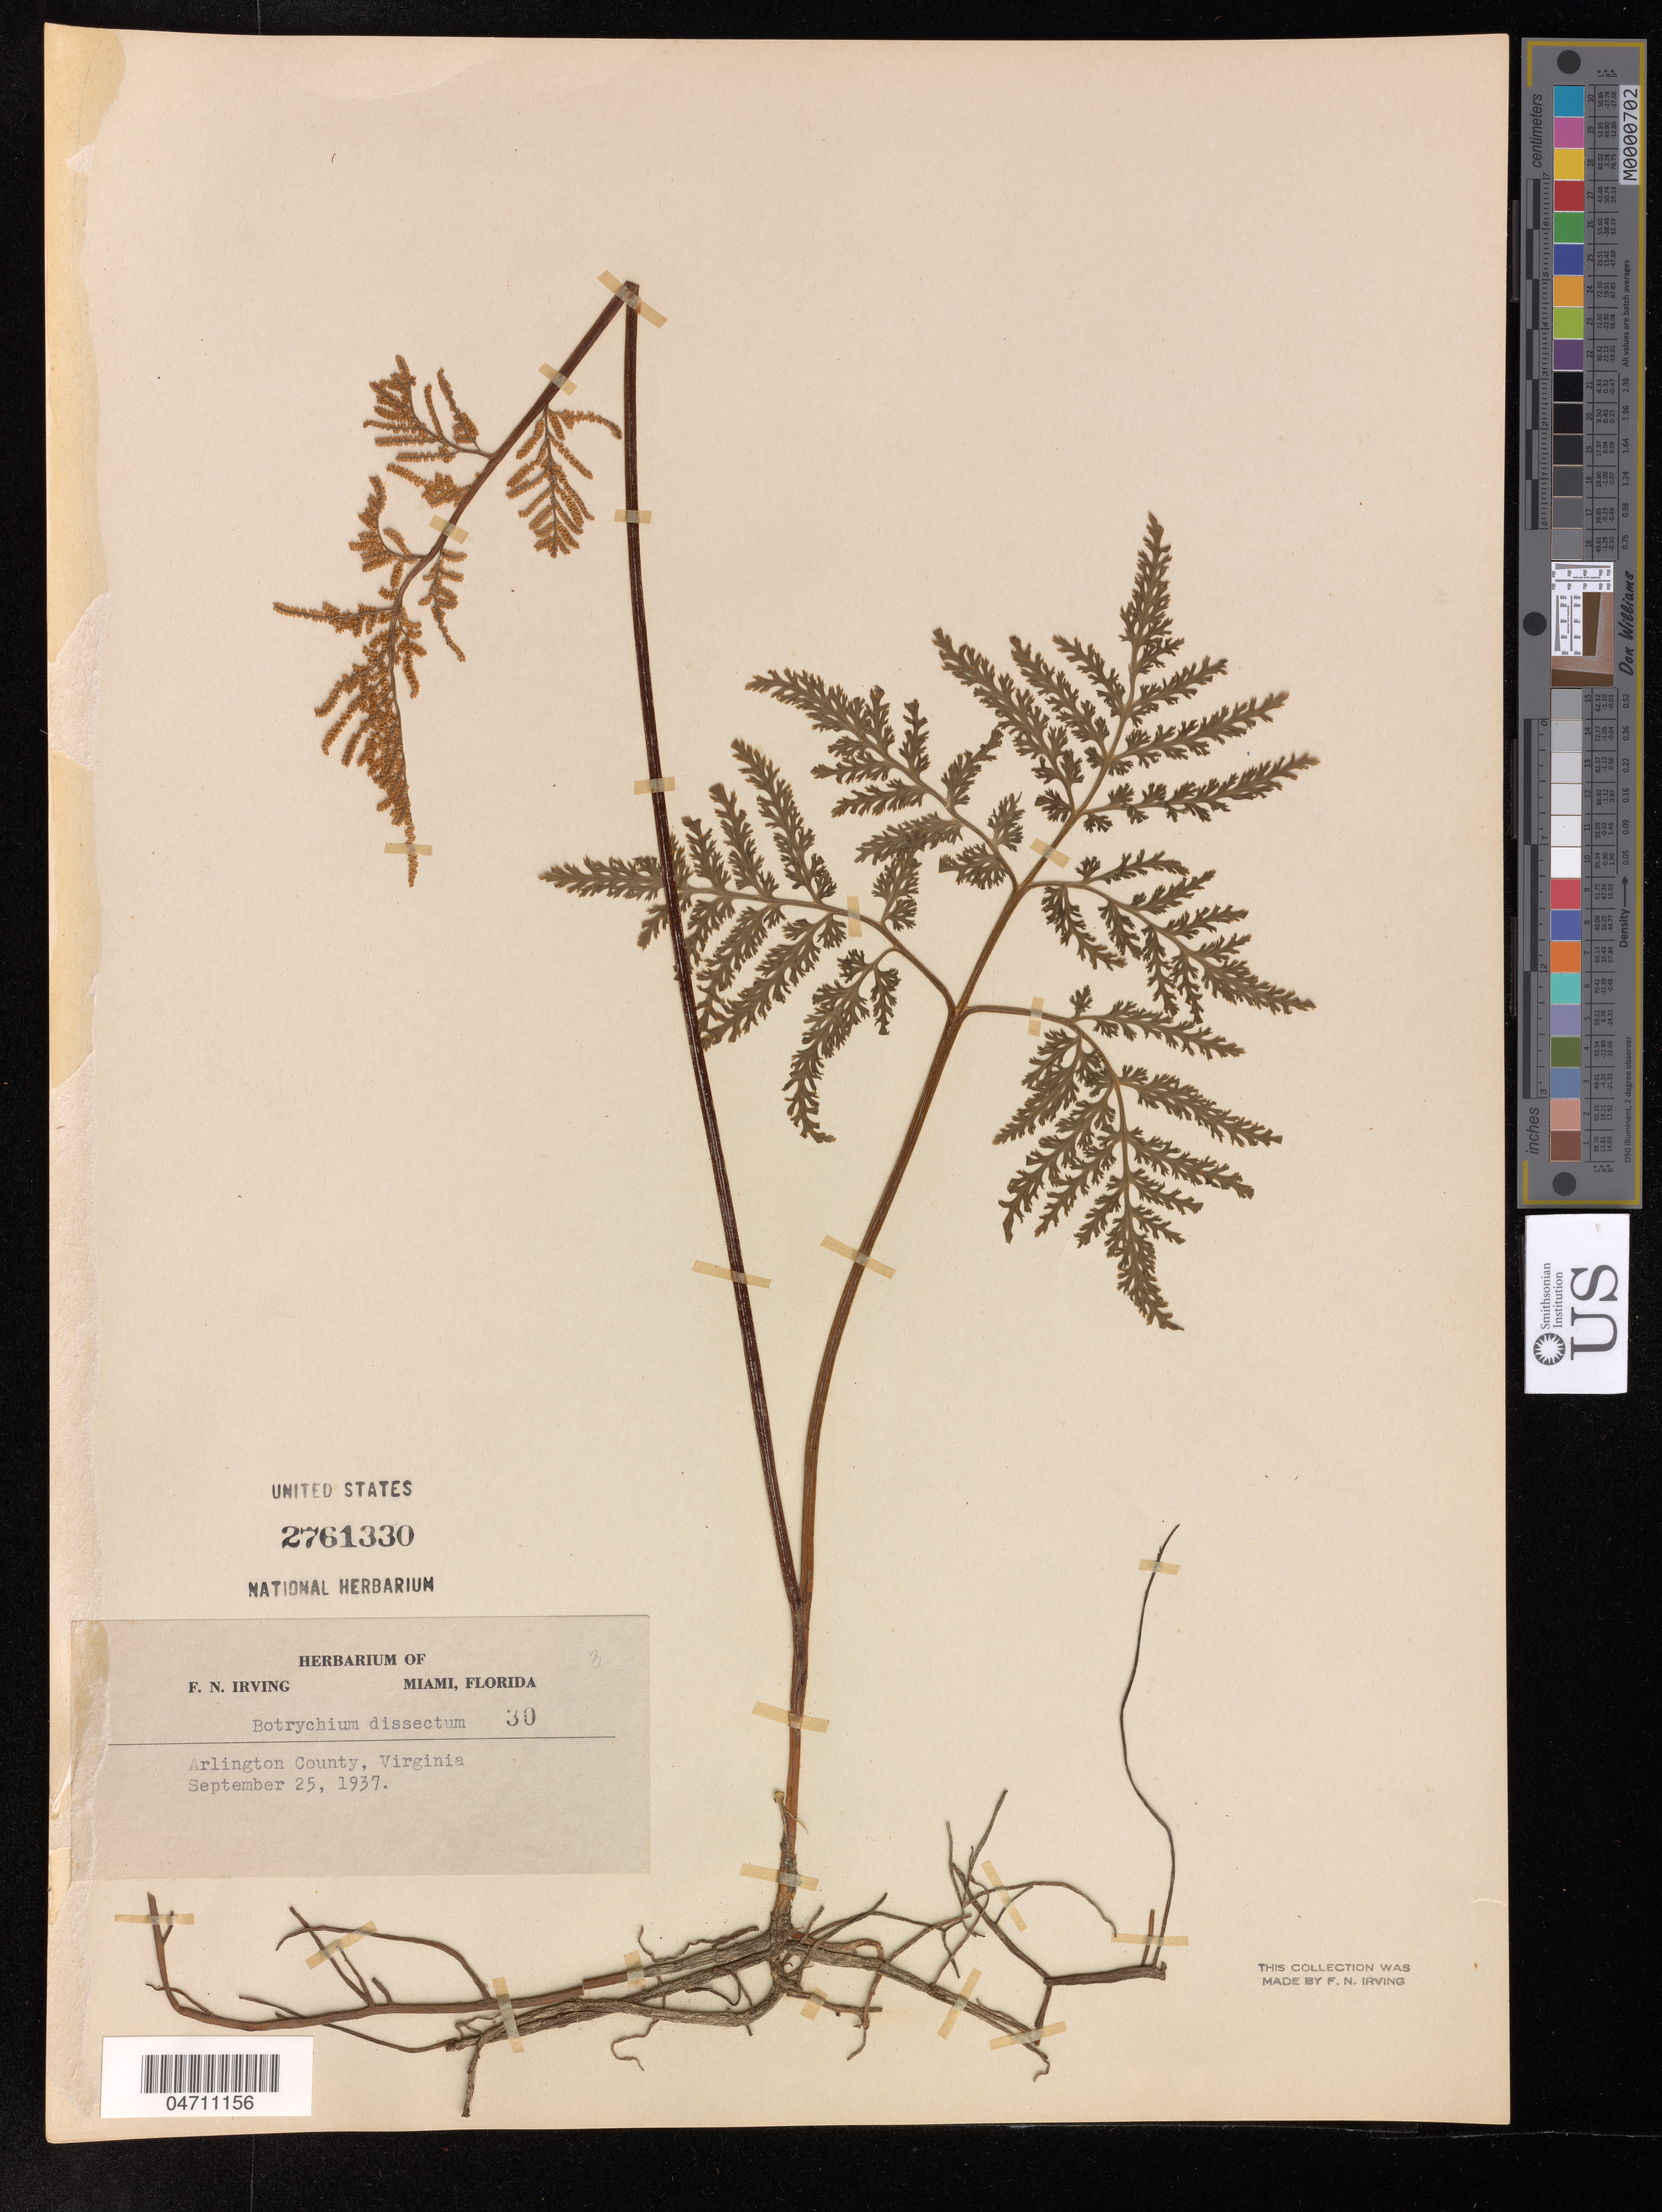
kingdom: Plantae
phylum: Tracheophyta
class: Polypodiopsida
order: Ophioglossales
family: Ophioglossaceae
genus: Botrychium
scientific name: Botrychium dissectum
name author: Spreng.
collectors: F. Irving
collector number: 30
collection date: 1937-09-25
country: United States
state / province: Virginia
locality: Arlington County.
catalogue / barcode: US 2761330